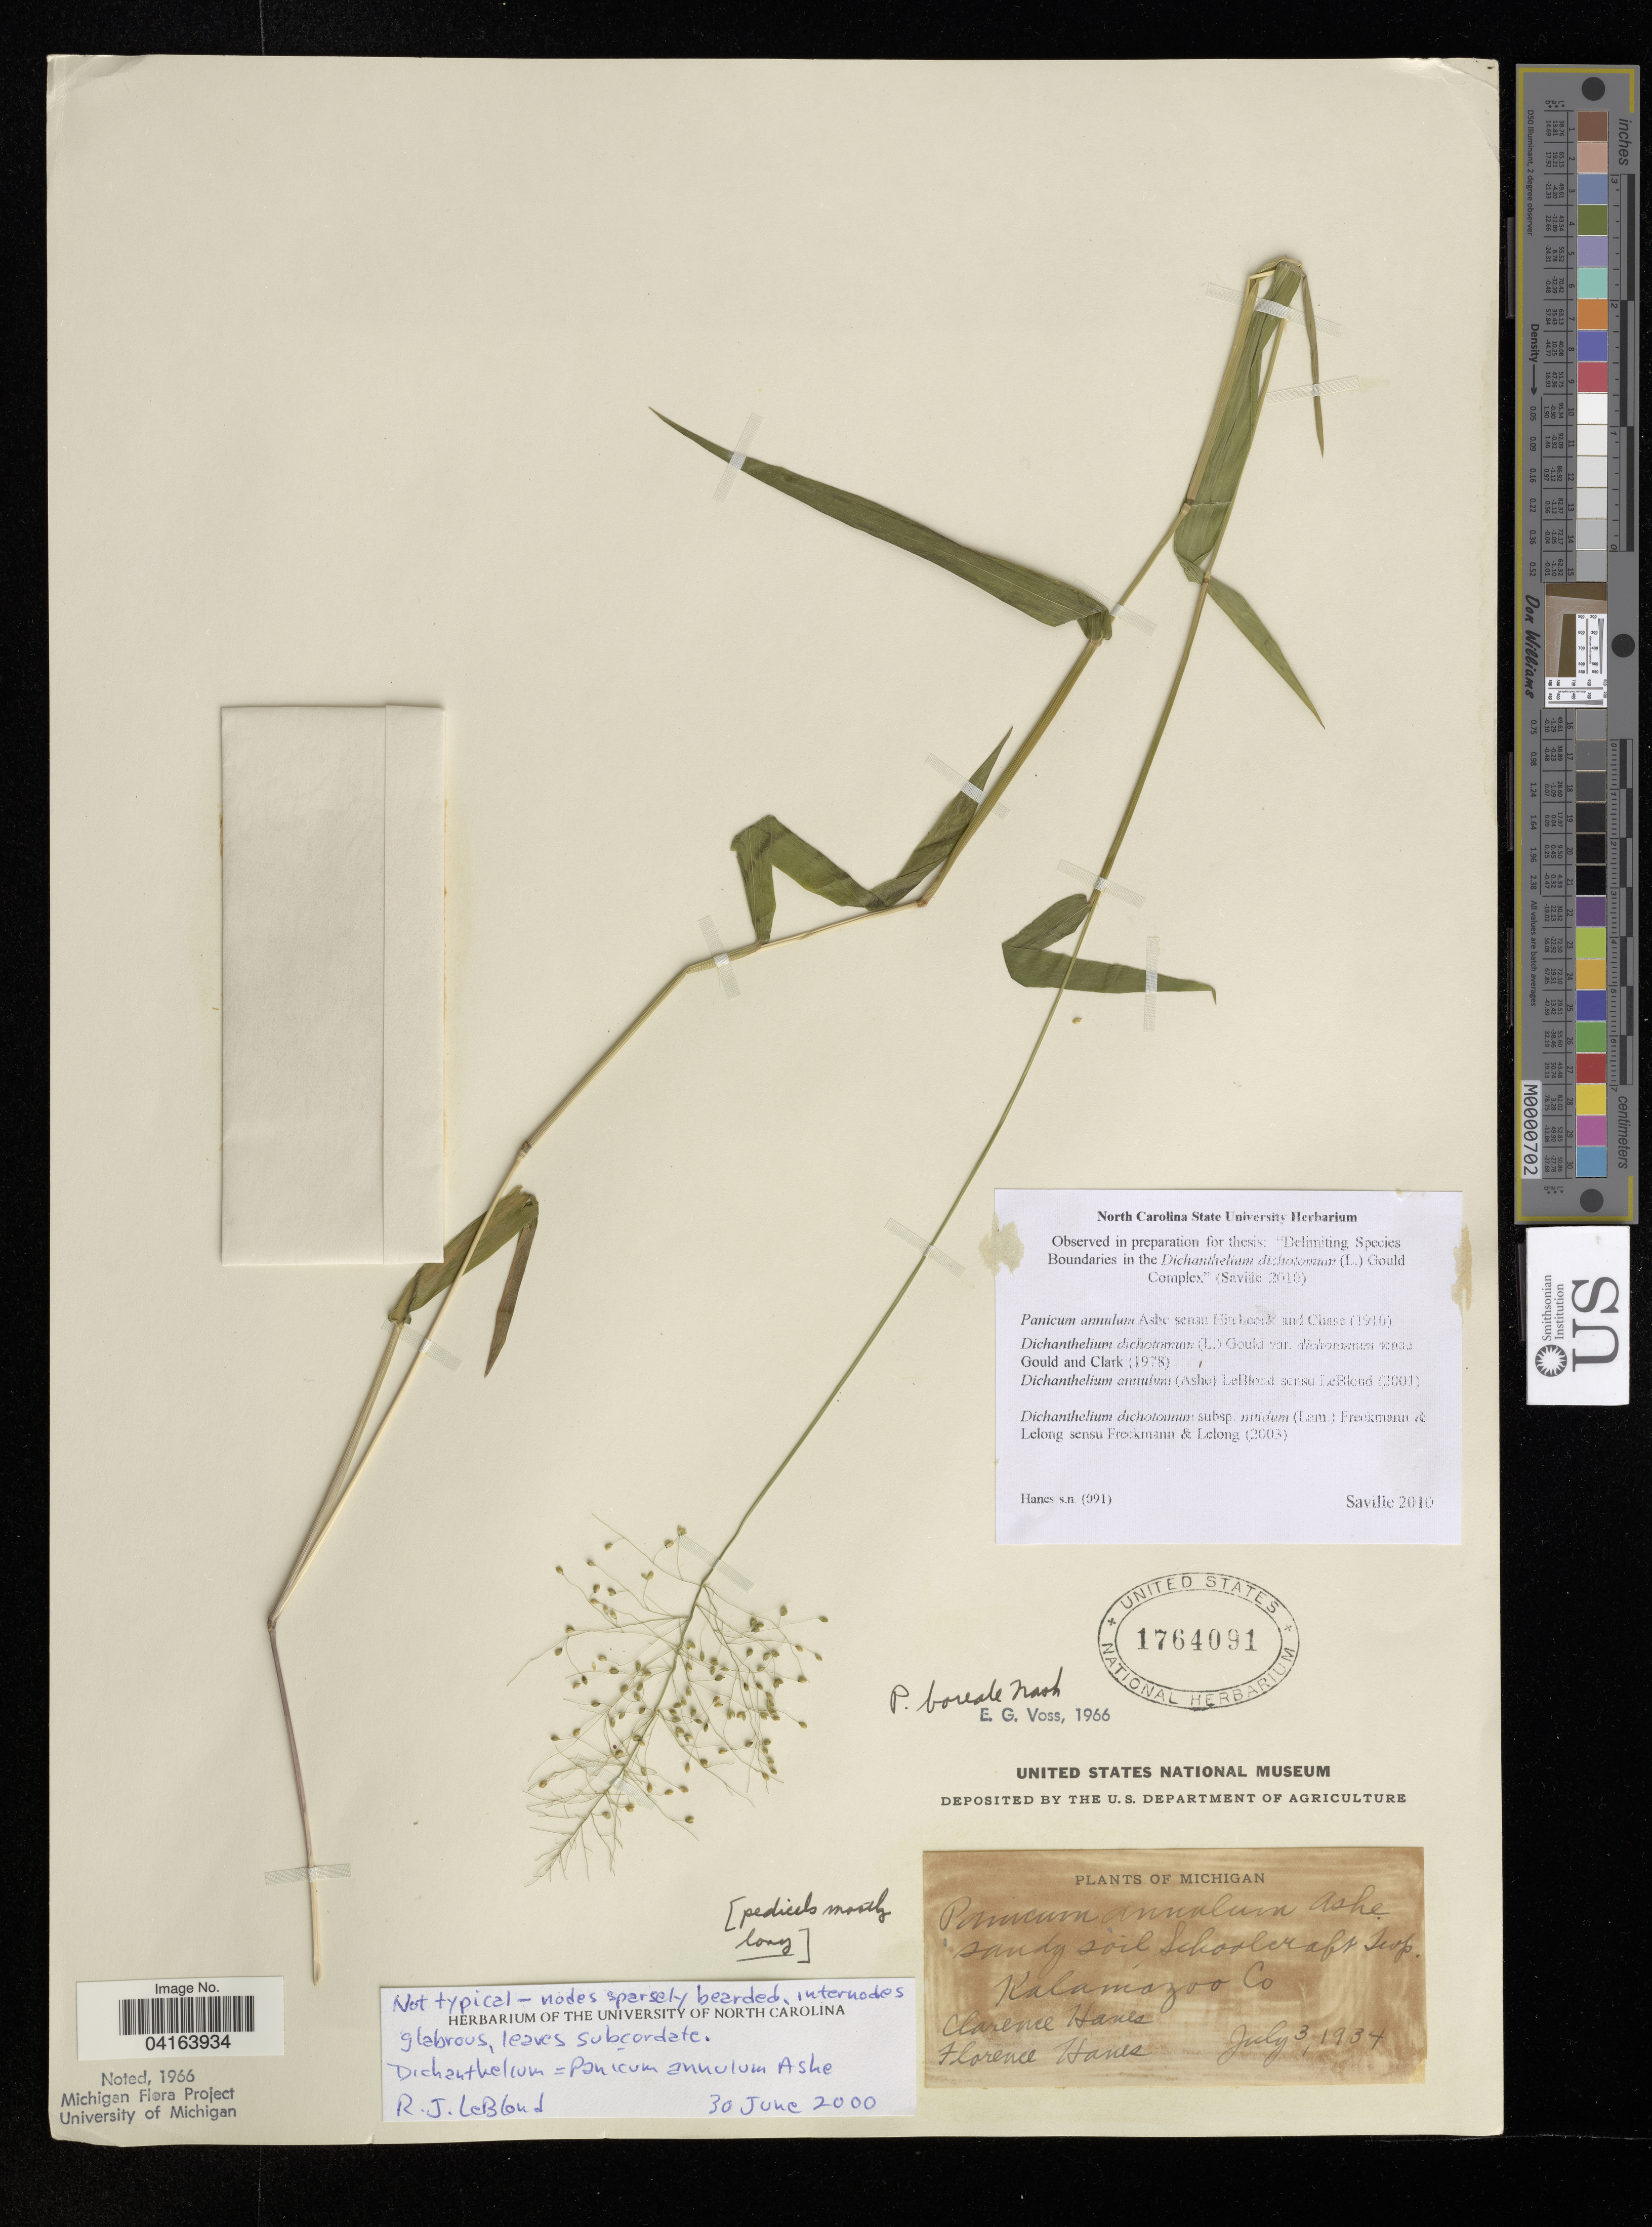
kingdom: Plantae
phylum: Tracheophyta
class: Liliopsida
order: Poales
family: Poaceae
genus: Dichanthelium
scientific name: Dichanthelium dichotomum subsp. nitidum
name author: (Lam.) Freckmann & Lelong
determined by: Saville, A. C., (NCSC), North Carolina State University (UNITED STATES)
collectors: C. Hanes & F. Hanes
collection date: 1934-07-03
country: United States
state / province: Michigan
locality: Kalamazoo Co.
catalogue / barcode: US 1764091